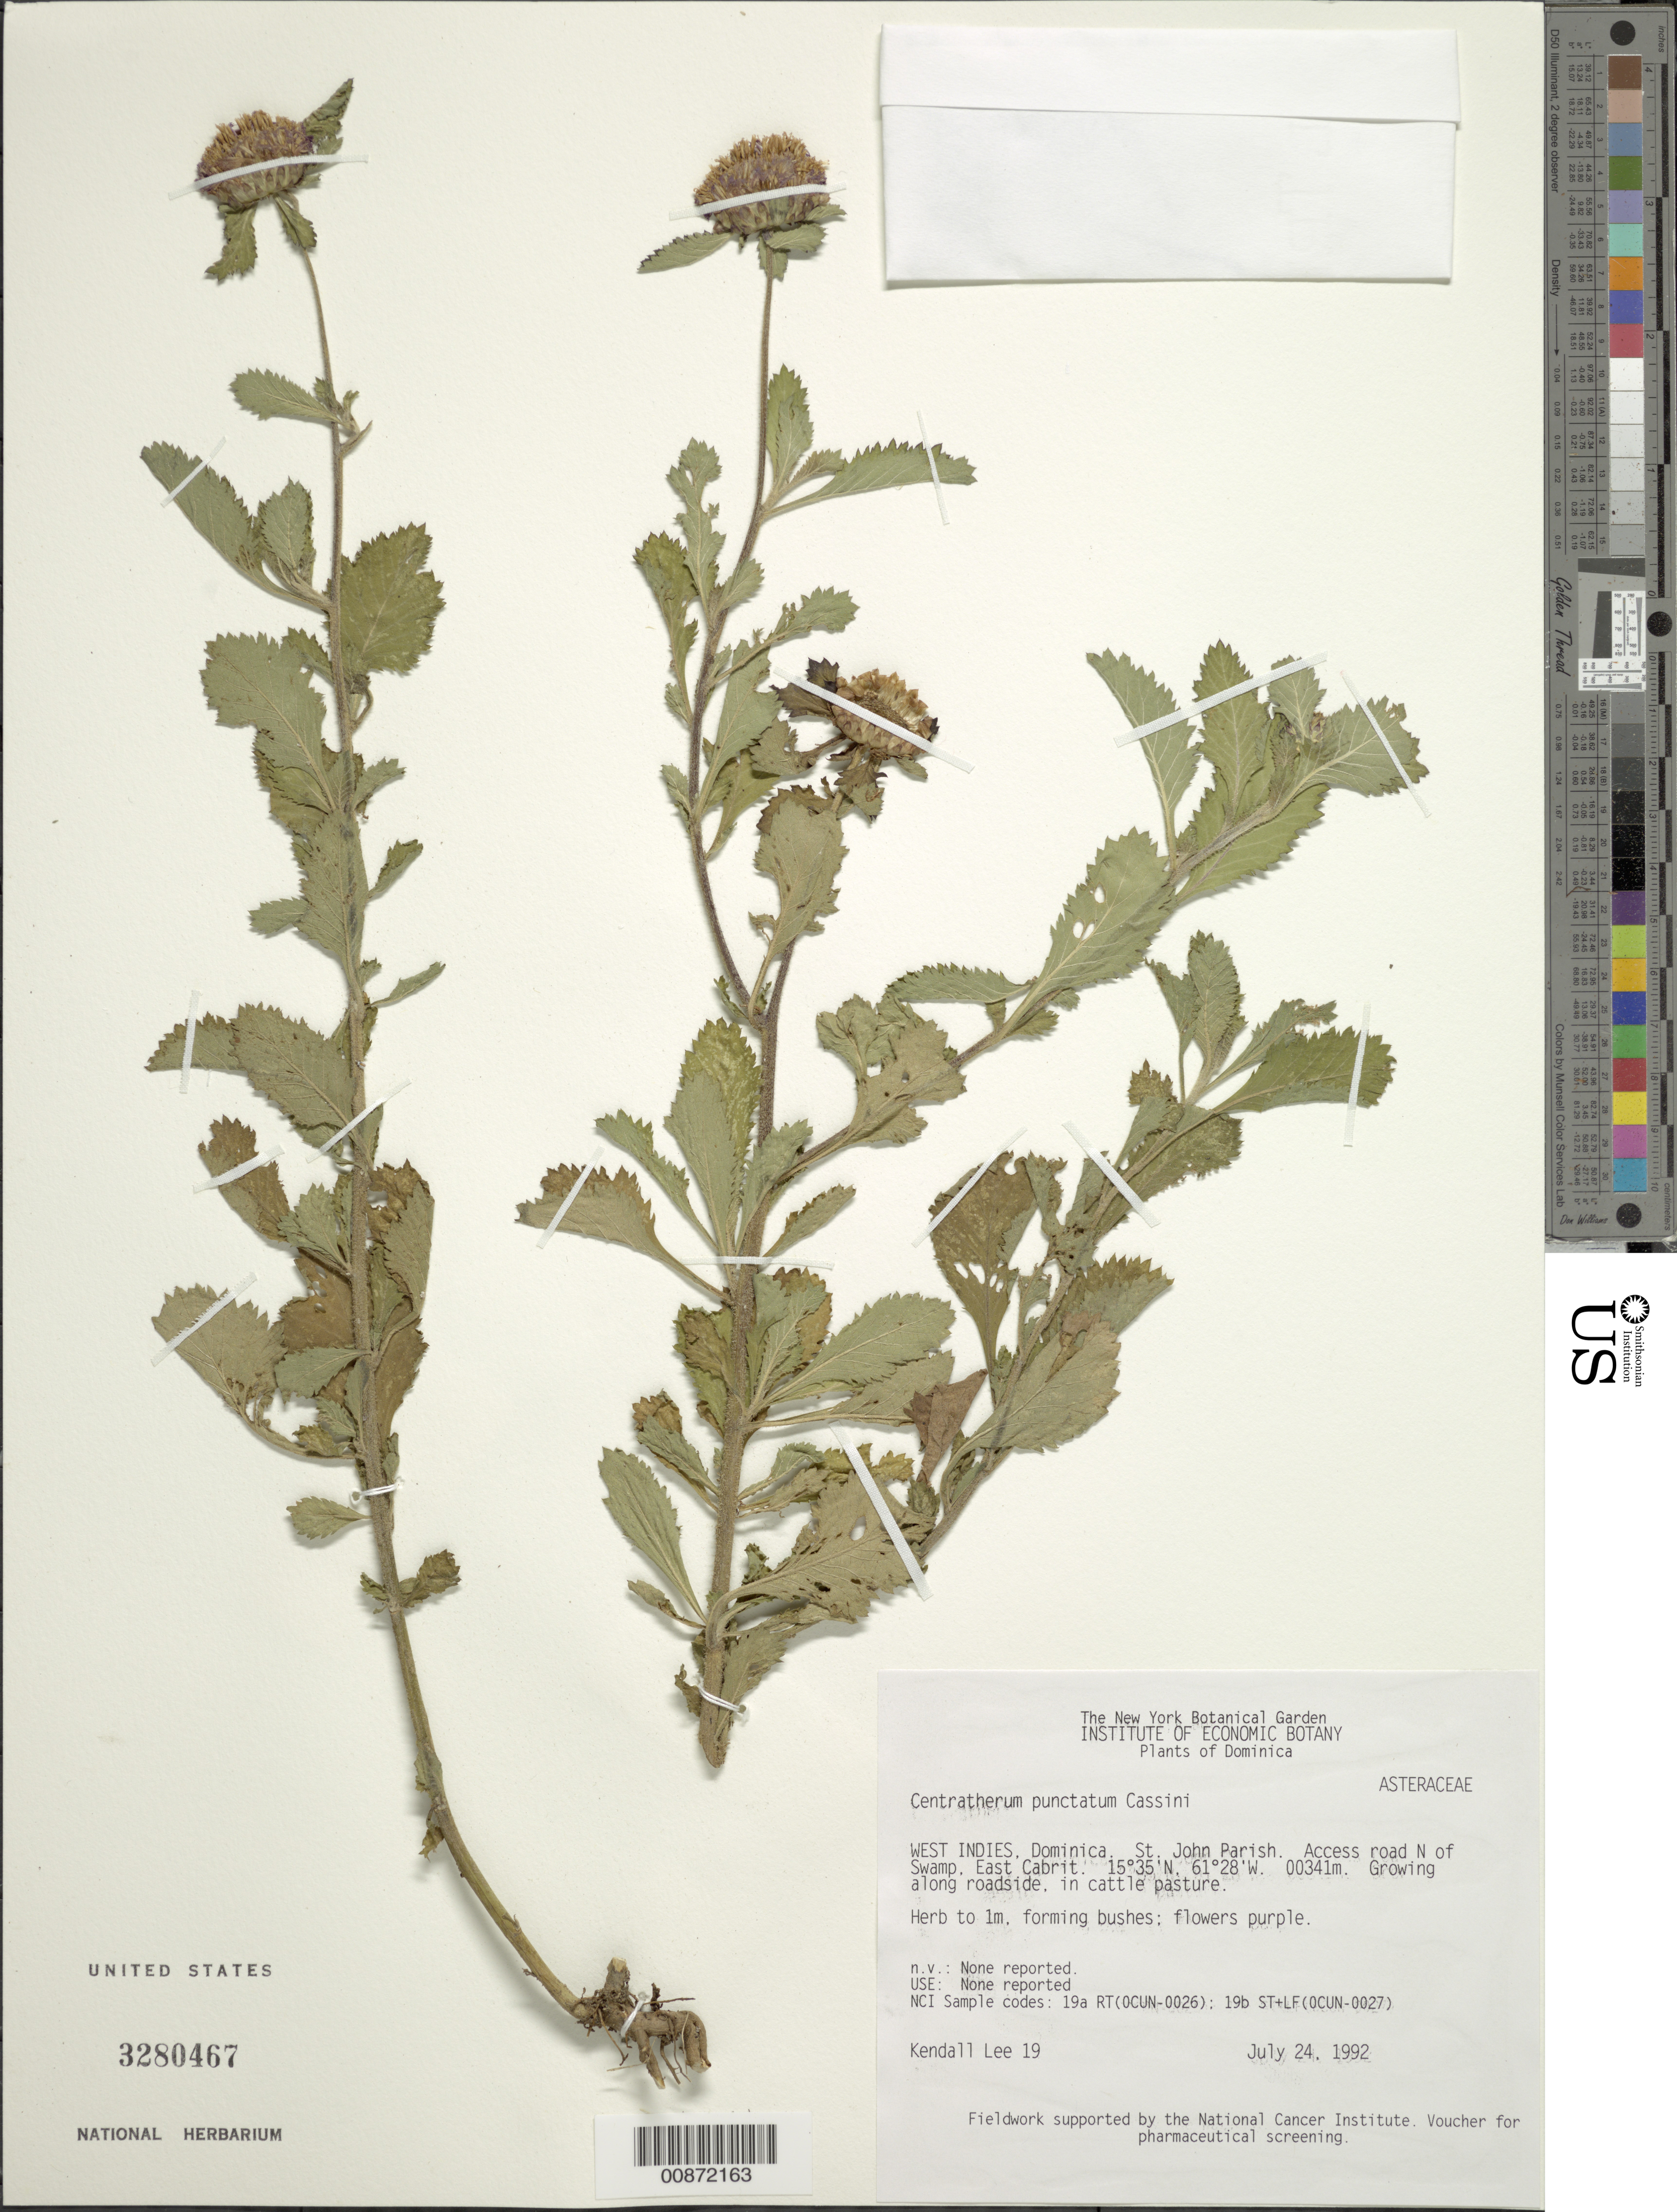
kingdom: Plantae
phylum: Tracheophyta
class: Magnoliopsida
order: Asterales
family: Asteraceae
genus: Centratherum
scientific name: Centratherum punctatum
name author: Cass.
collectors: K. Lee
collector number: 19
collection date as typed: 24 Jul 1992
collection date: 1992-07-24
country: Dominica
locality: Access road N of Swamp, East Cabrit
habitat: Roadside, in cattle pasture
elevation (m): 341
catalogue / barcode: US 3280467